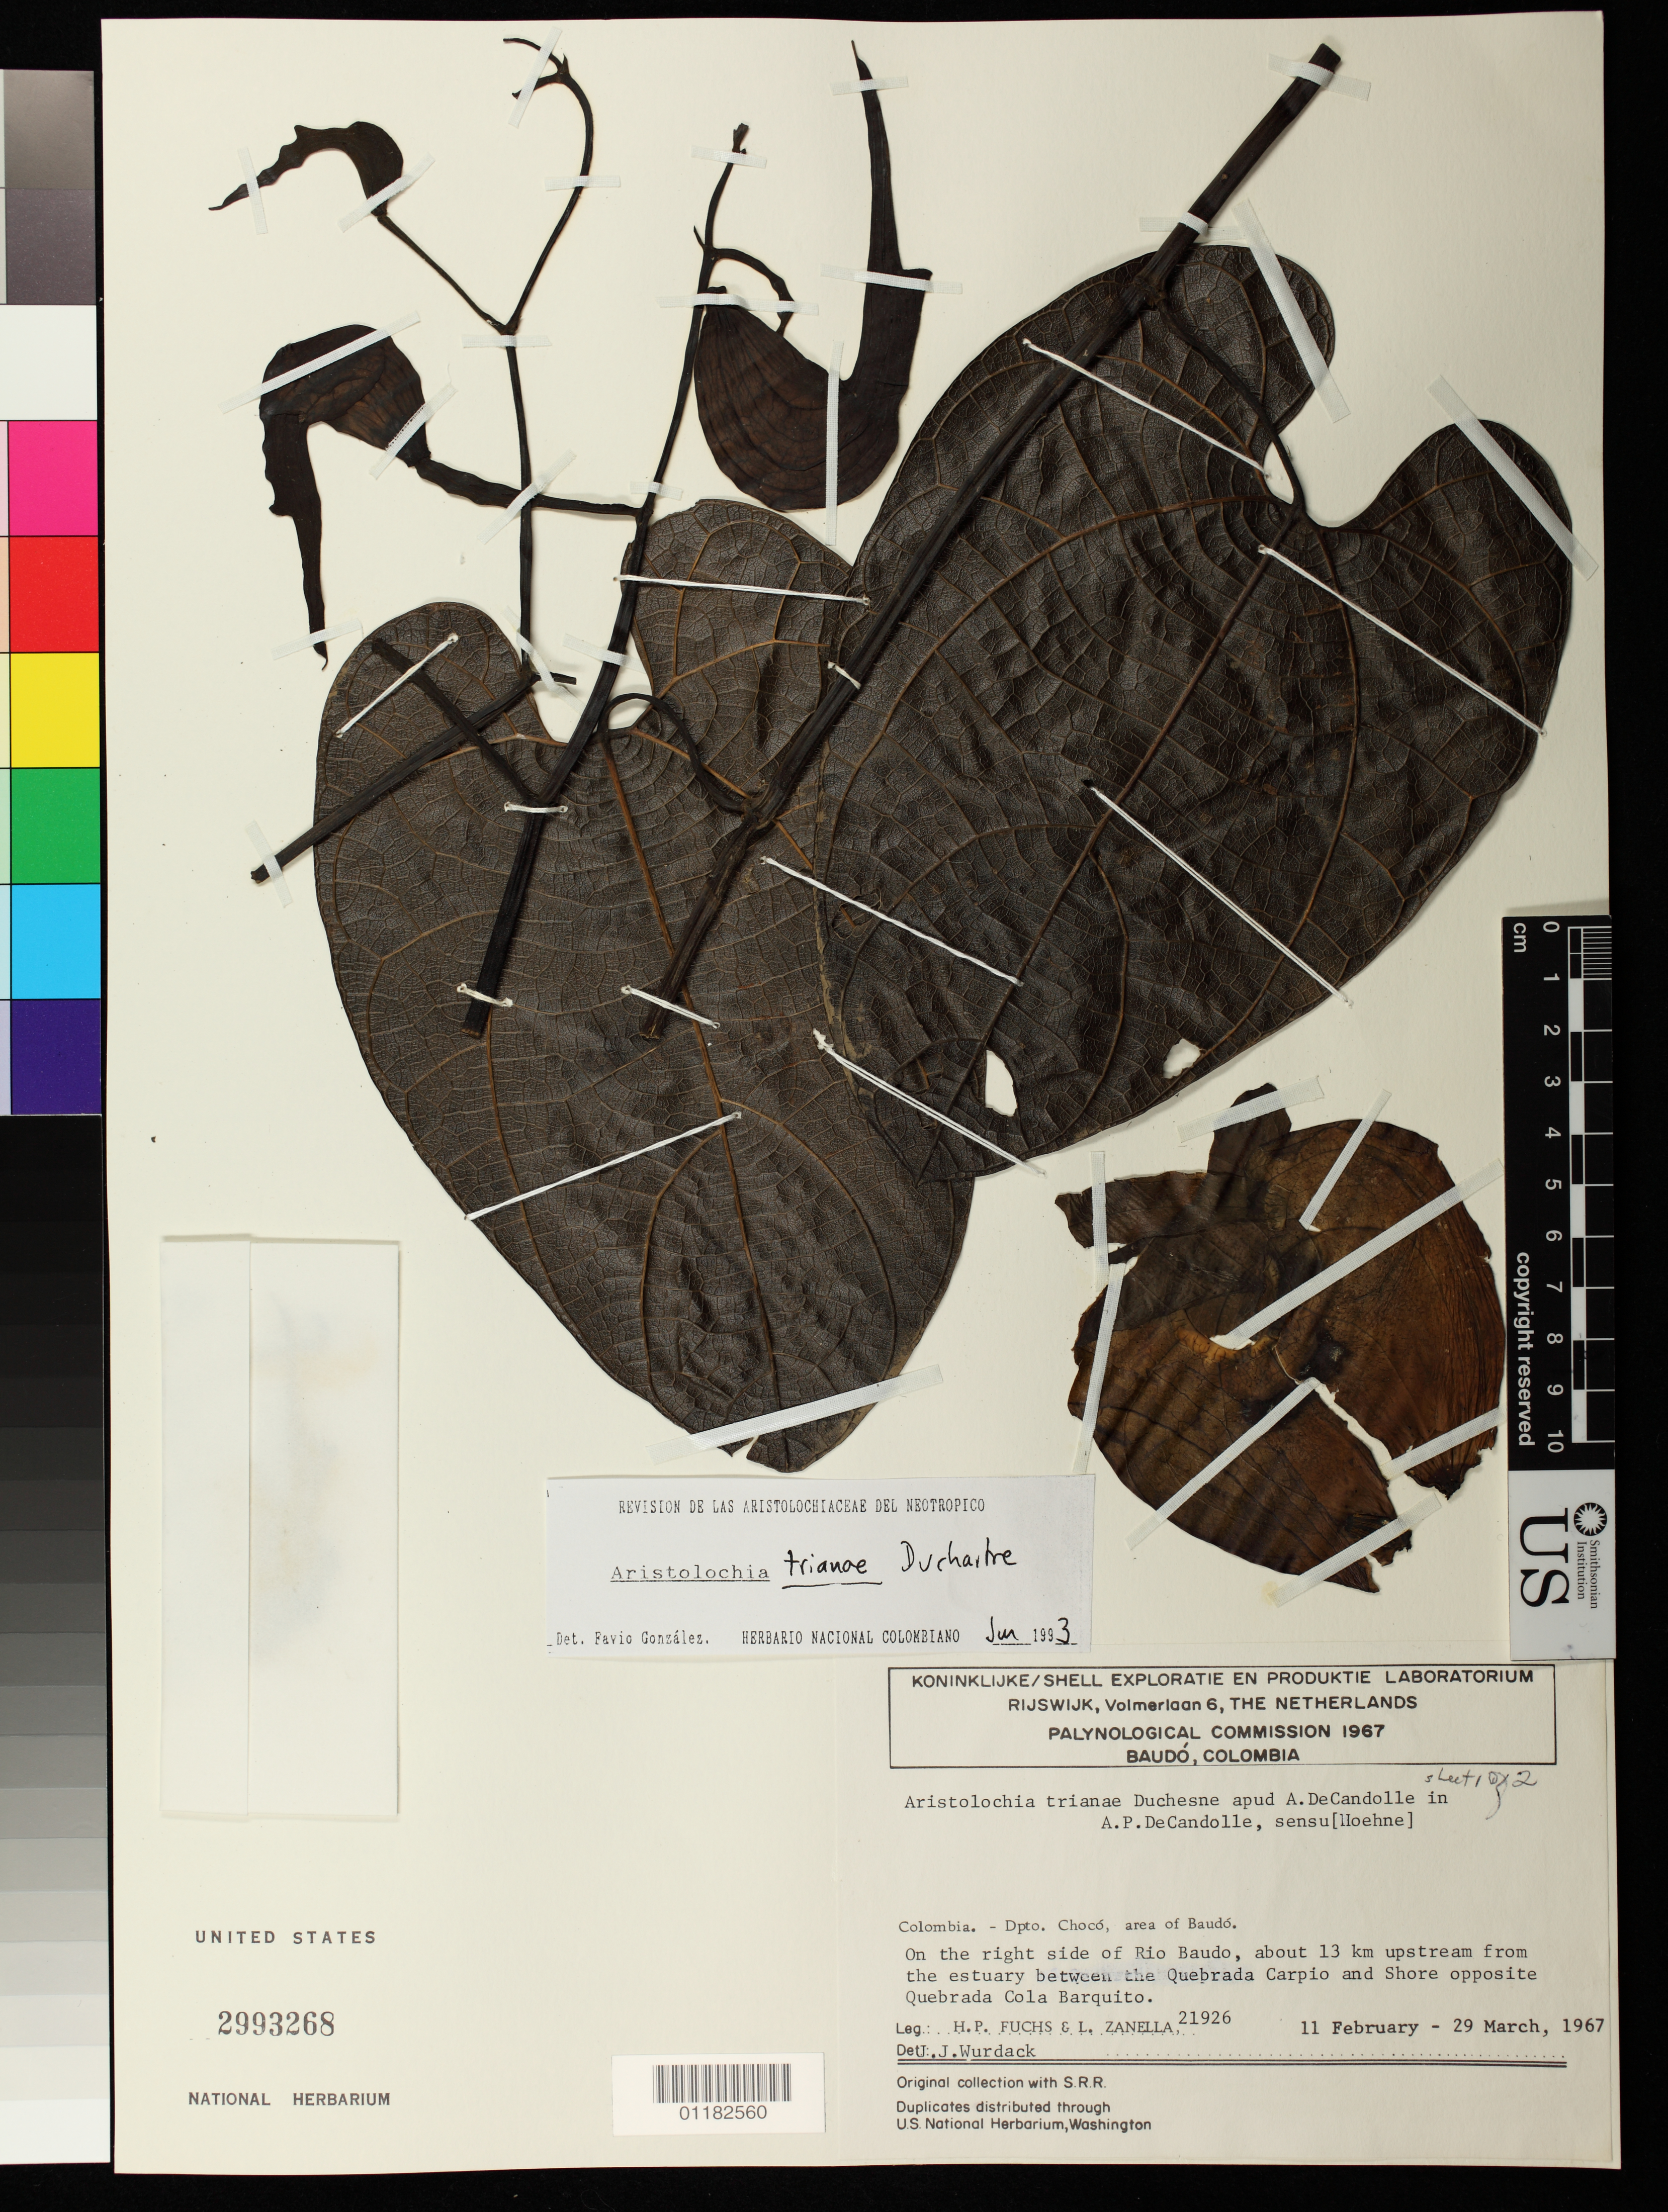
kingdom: Plantae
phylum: Tracheophyta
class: Magnoliopsida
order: Piperales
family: Aristolochiaceae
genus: Aristolochia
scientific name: Aristolochia trianae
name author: Duch.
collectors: H. P. Fuchs & L. Zanella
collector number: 21926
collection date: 1967-02-11/1967-03-29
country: Colombia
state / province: Chocó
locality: Area of Baudo. On the right side of Rio Baudo, about 13 km upstream from the estuary between the Quebrada Carpio and shore opposite Quebrada Cola Barquito.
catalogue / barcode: US 2993268